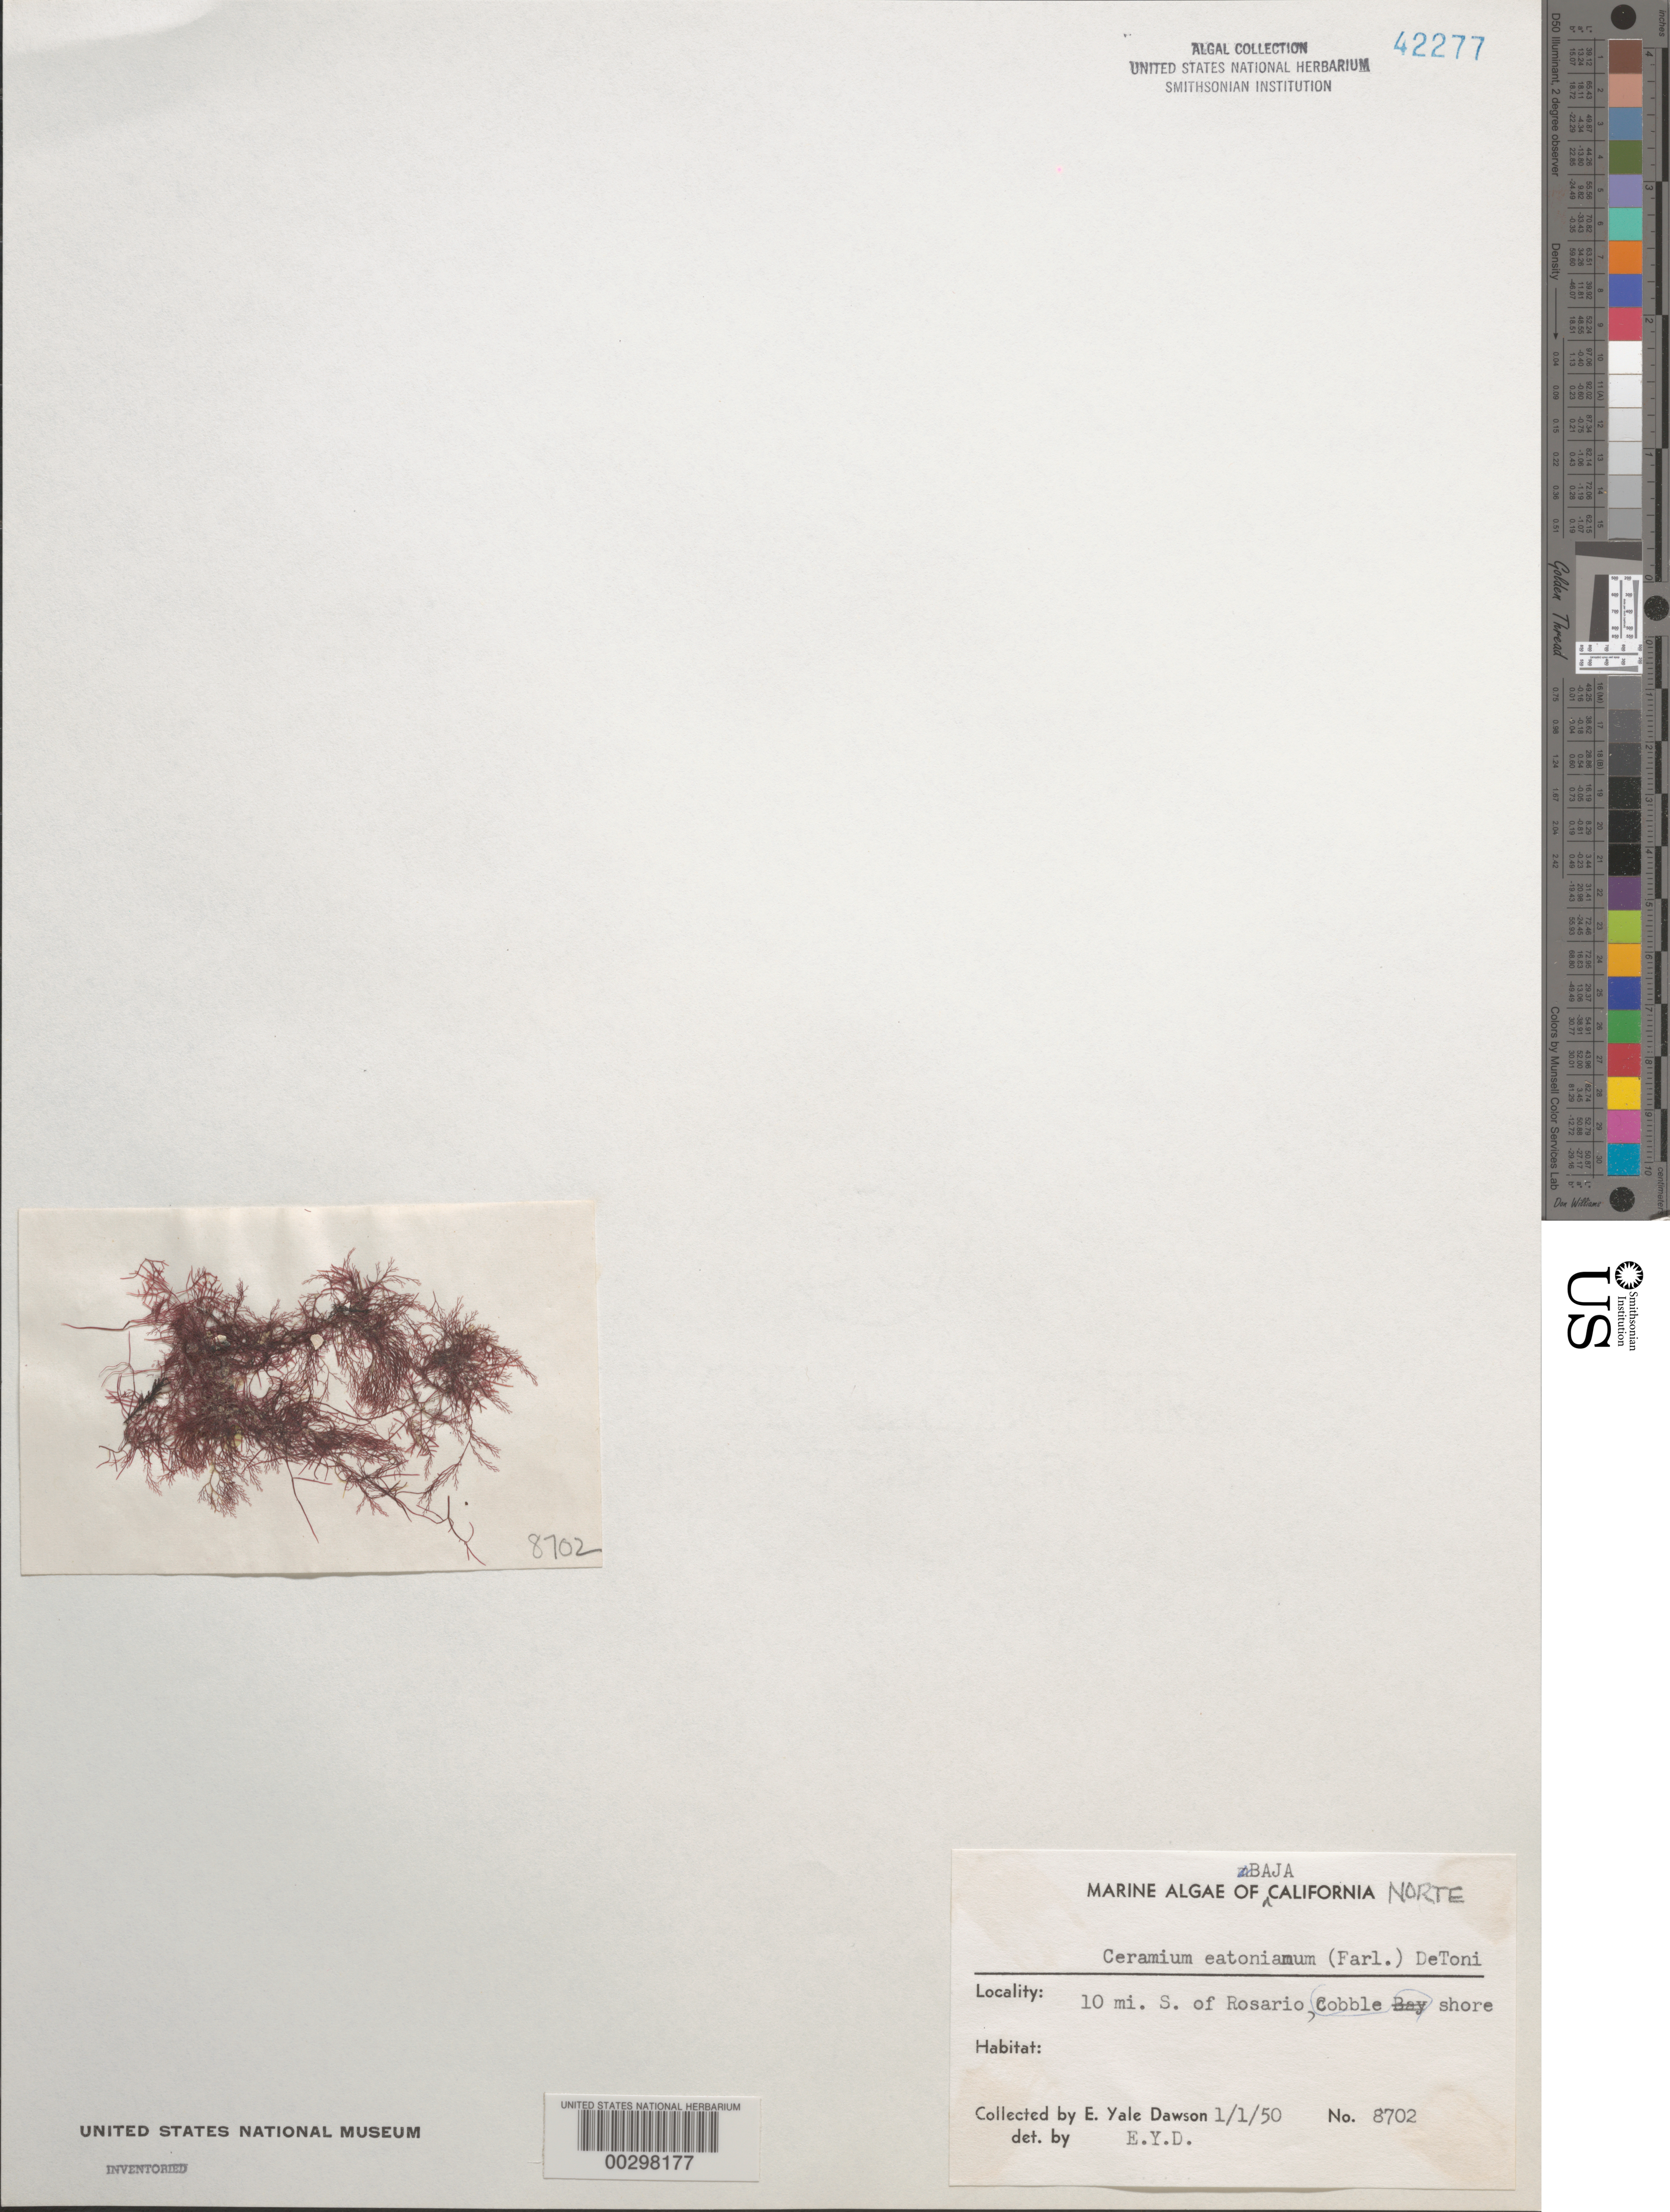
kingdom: Plantae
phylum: Rhodophyta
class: Florideophyceae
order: Ceramiales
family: Ceramiaceae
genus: Corallophila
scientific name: Corallophila eatoniana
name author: (Farl.) T.O. Cho et al.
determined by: Algae name updating Project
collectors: E. Y. Dawson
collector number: EYD 8702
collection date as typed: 01 Jan 1950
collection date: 1950-01-01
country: Mexico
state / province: Baja California Norte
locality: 10 miles south of Rosario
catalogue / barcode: US 42277